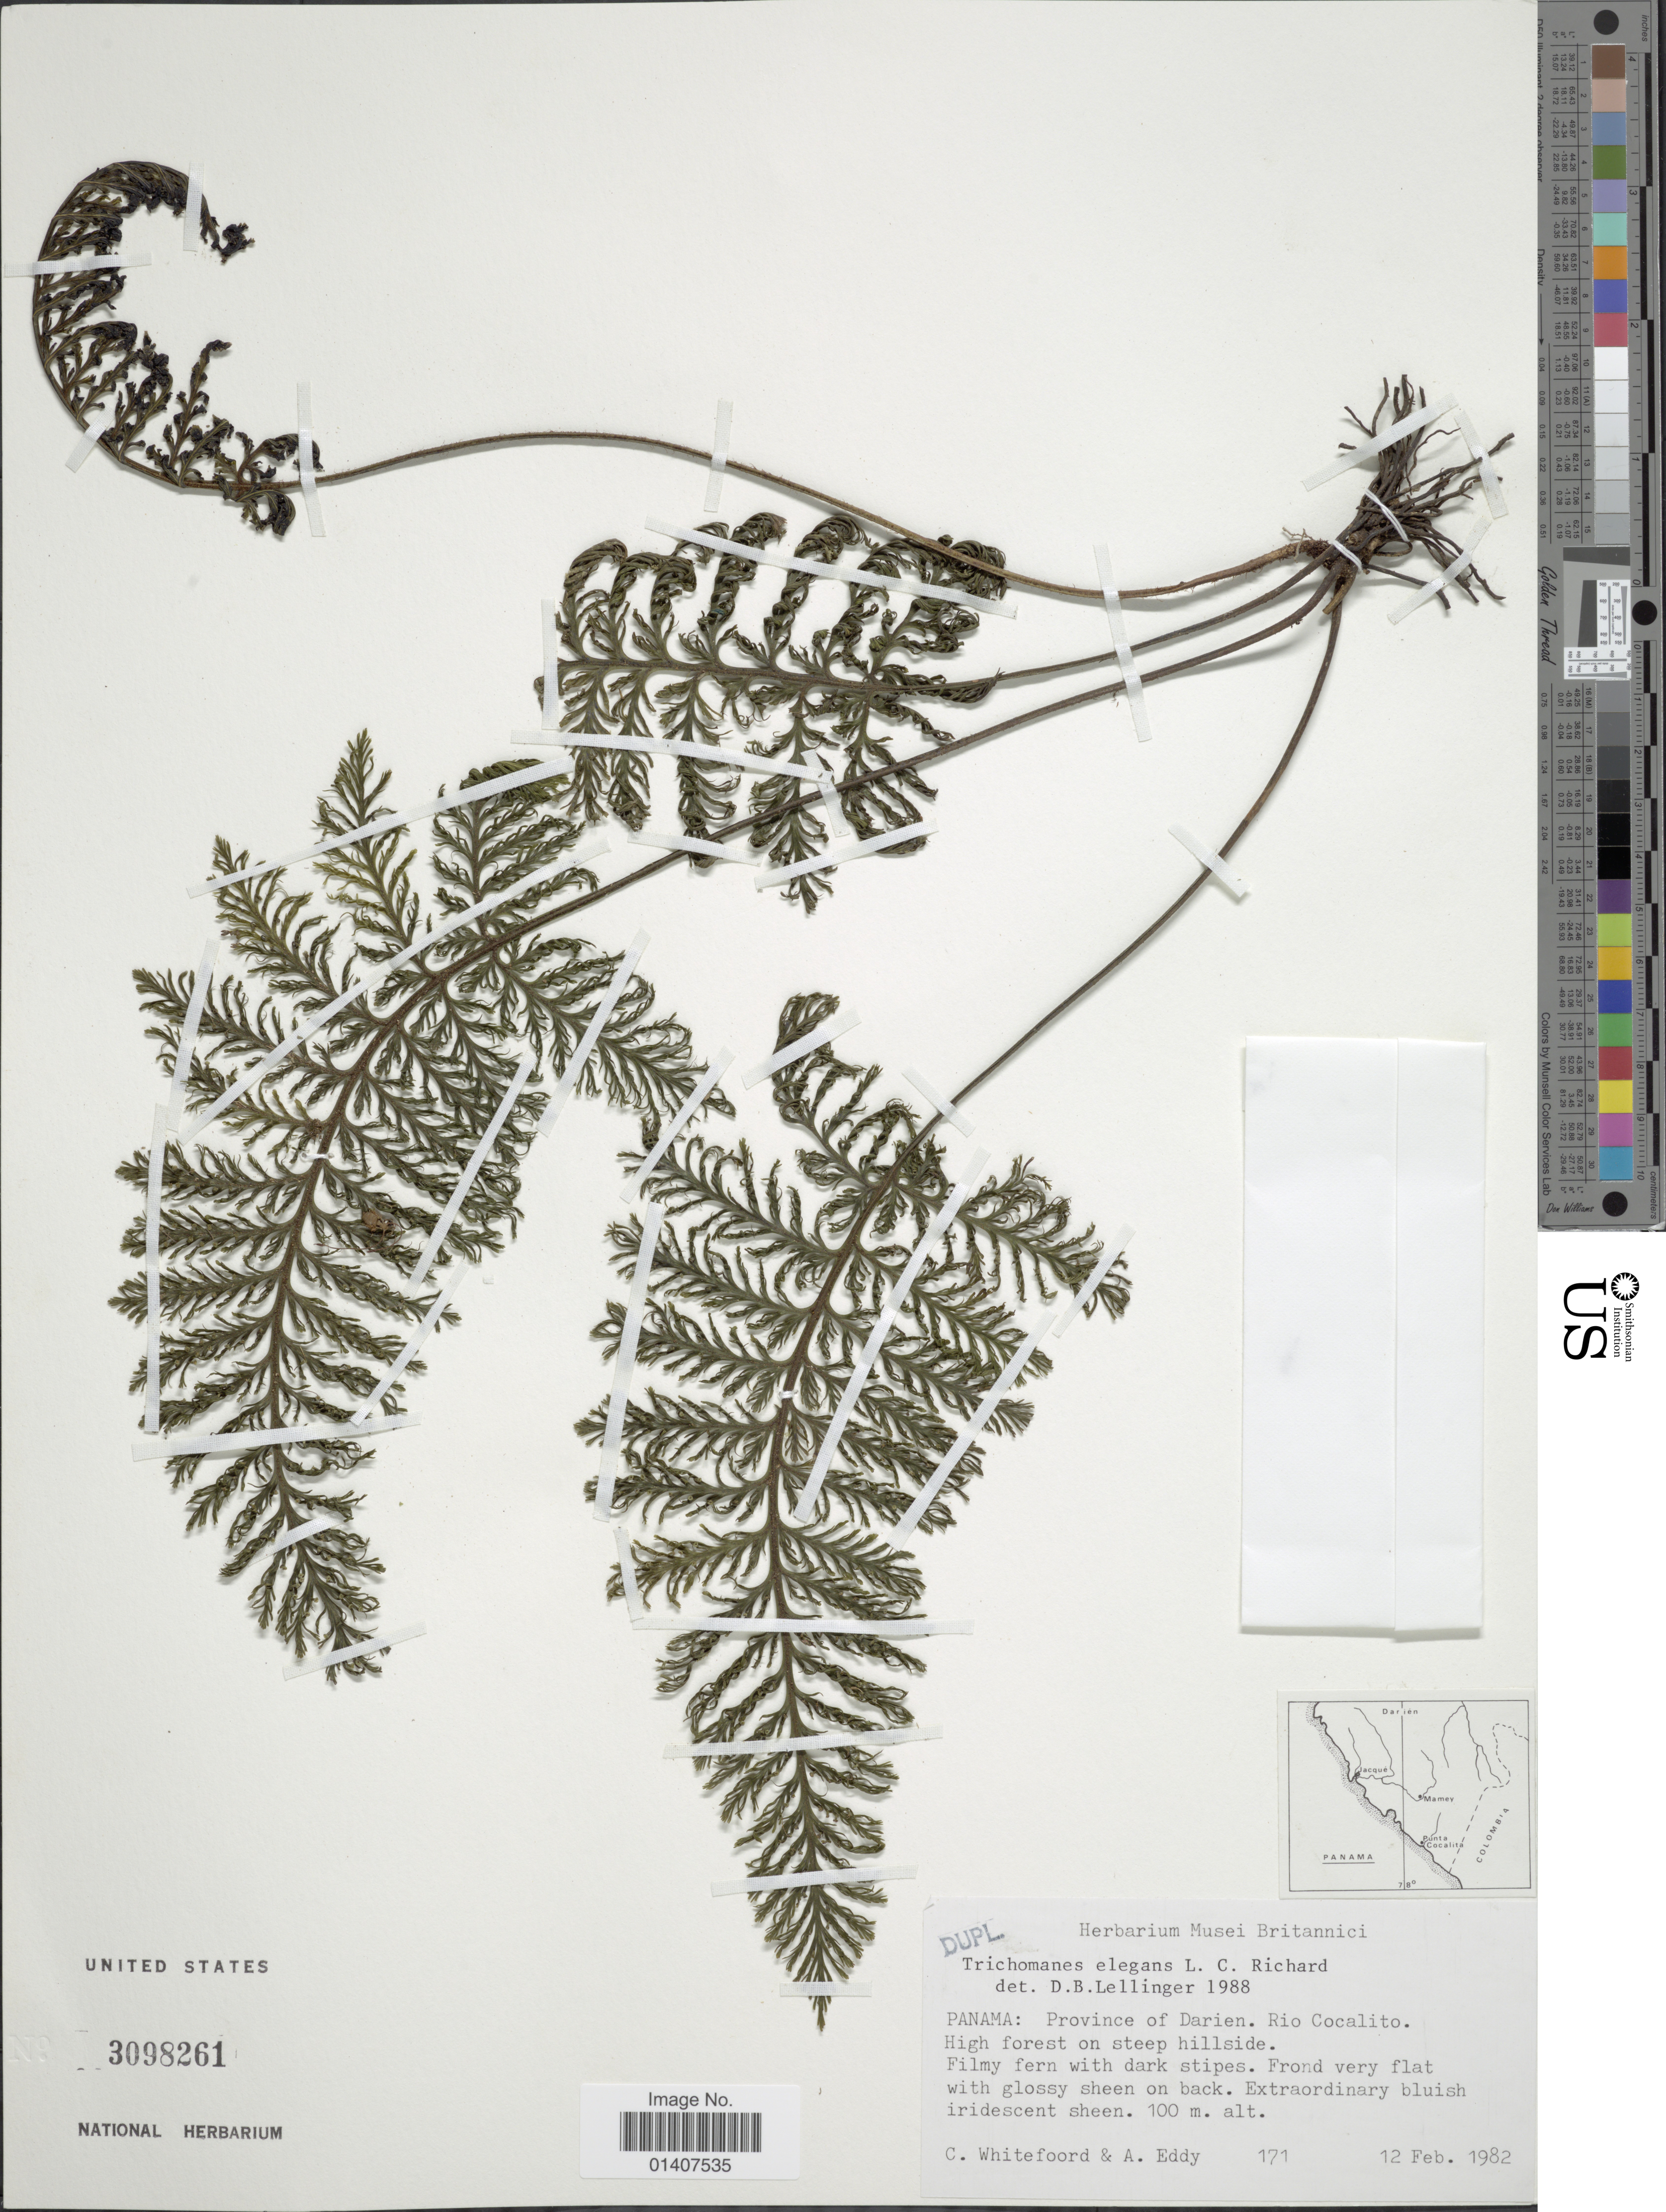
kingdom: Plantae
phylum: Tracheophyta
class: Polypodiopsida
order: Hymenophyllales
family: Hymenophyllaceae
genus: Trichomanes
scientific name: Trichomanes elegans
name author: Rich.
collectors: C. Whitefoord & A. Eddy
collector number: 171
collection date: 1982-02-12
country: Panama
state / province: Panamá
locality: Province of Darien, Rio Cocalito, high forest on steep hillside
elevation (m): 100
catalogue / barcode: US 3098261